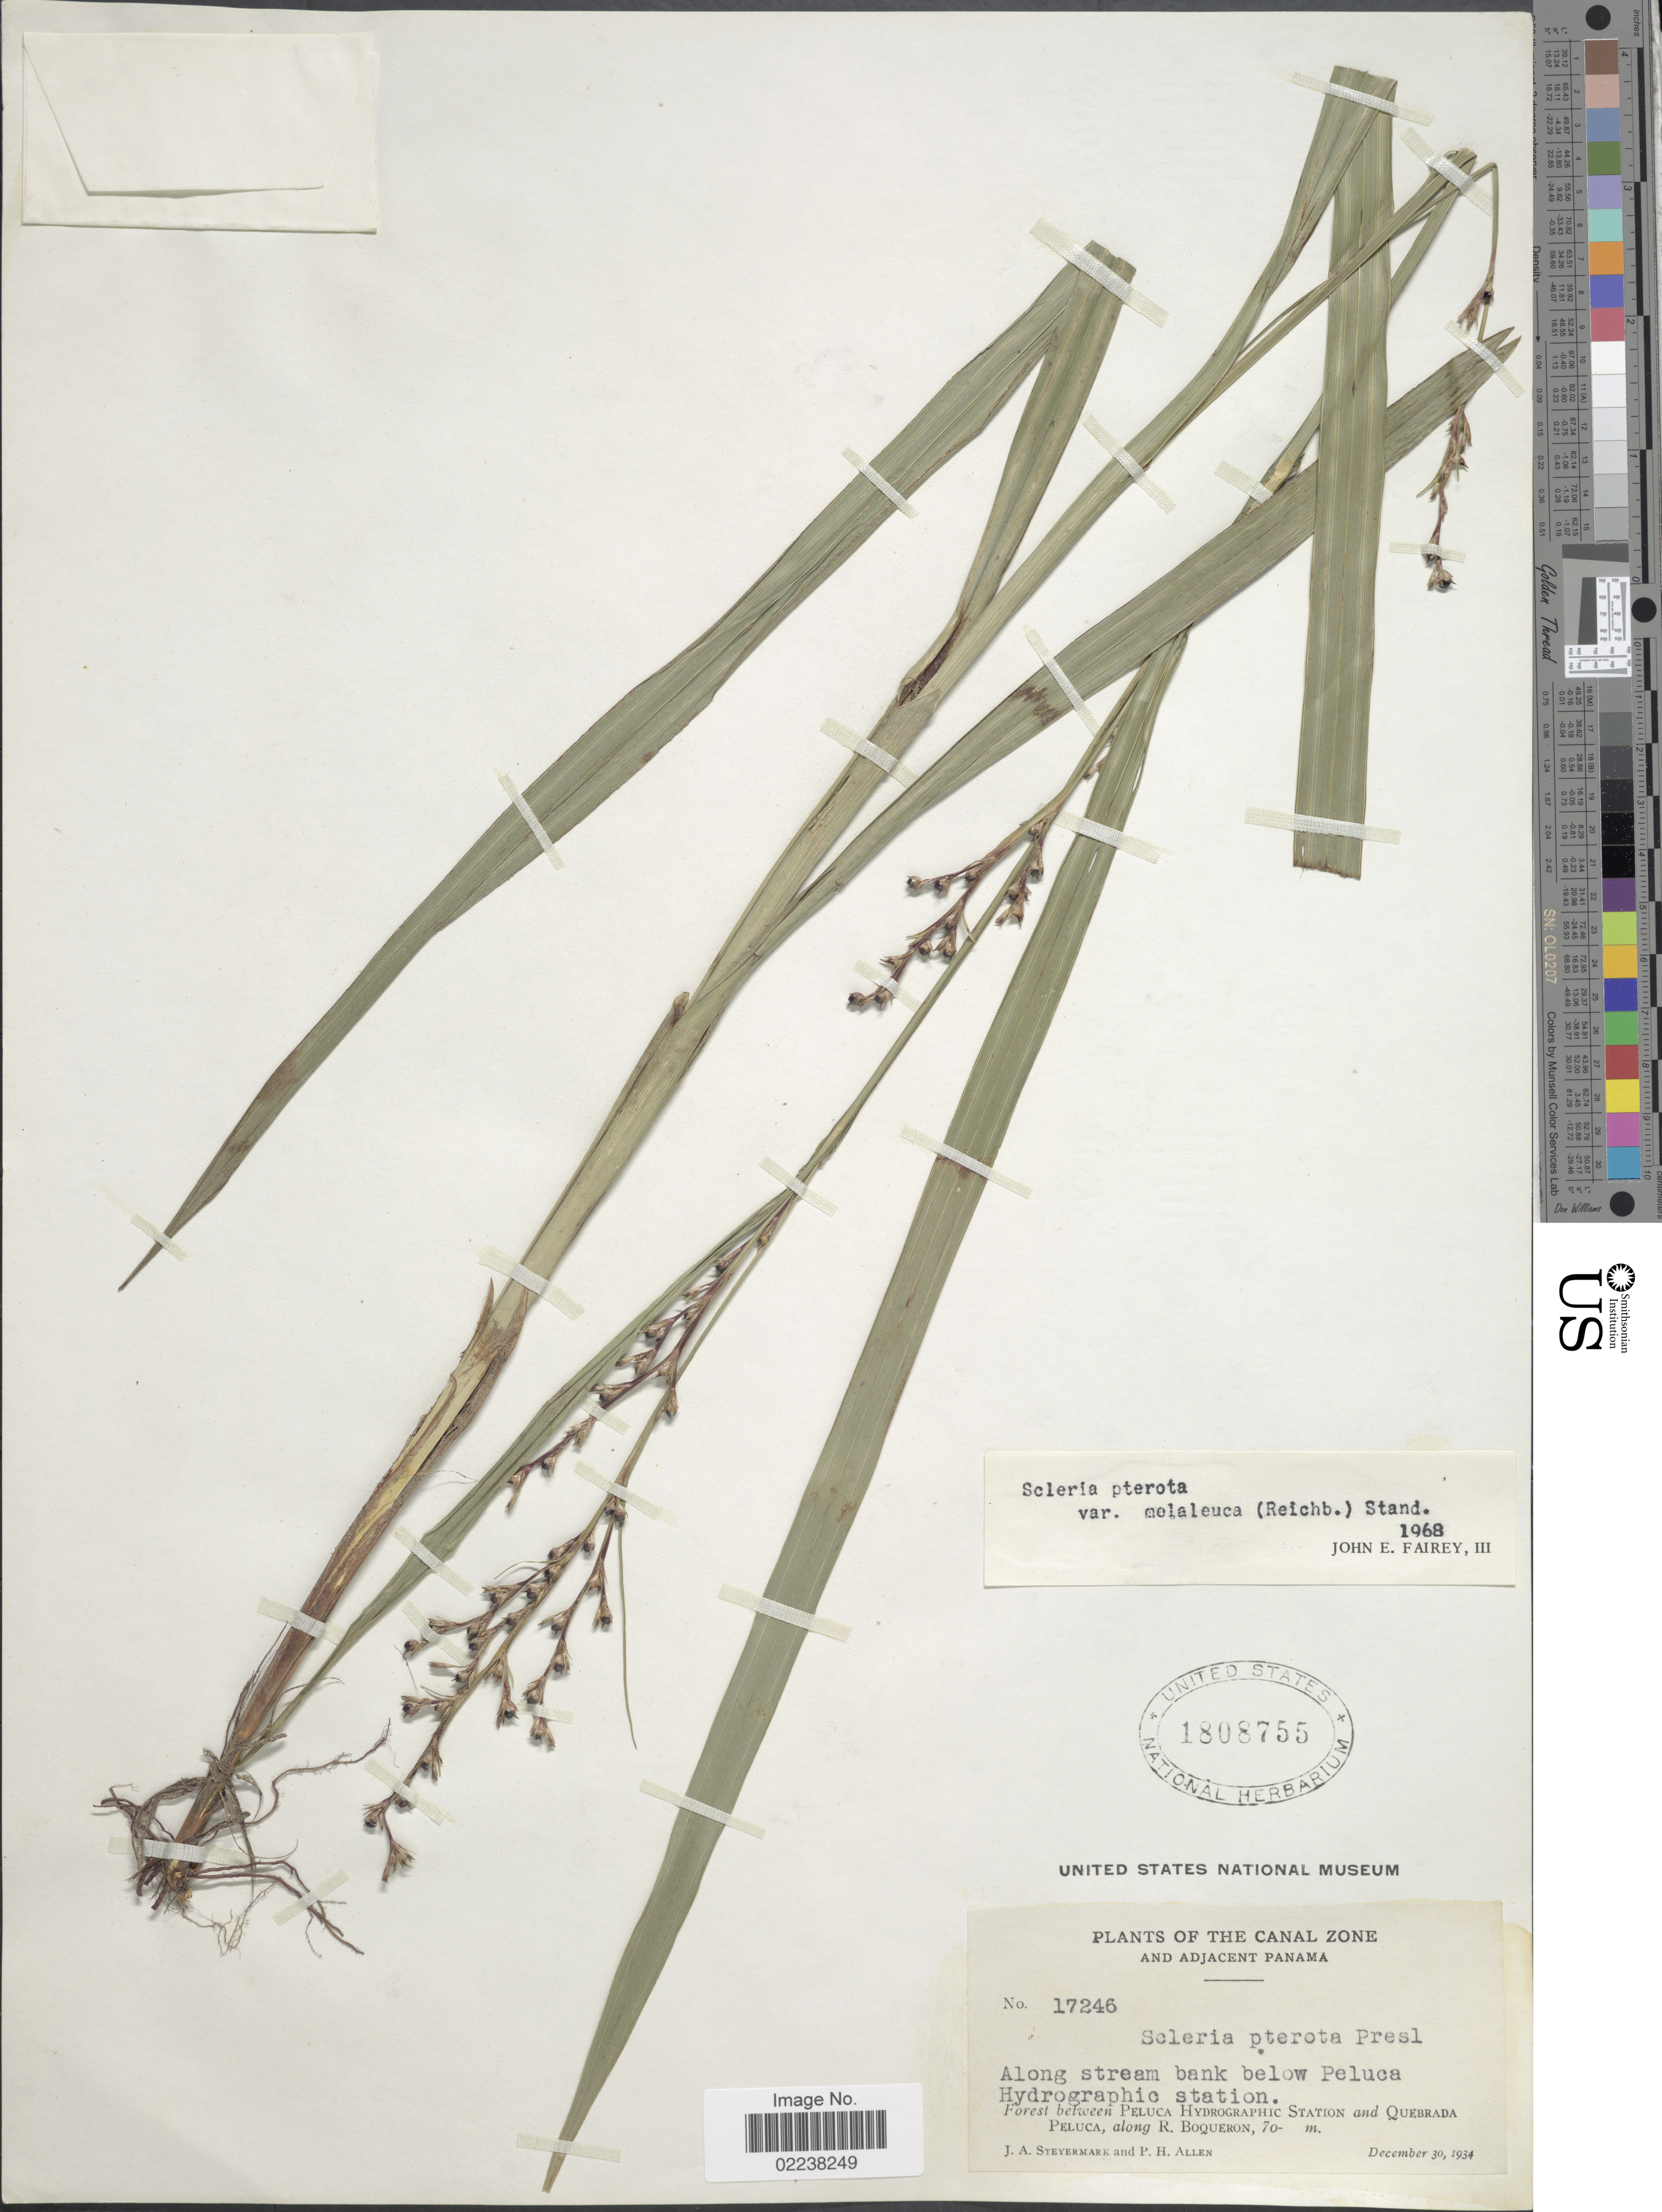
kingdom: Plantae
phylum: Tracheophyta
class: Liliopsida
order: Poales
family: Cyperaceae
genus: Scleria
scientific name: Scleria gaertneri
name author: Raddi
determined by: Strong, Mark T., (BOT), Smithsonian Institution - National Museum of Natural History (UNITED STATES)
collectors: J. Steyermark & P. H. Allen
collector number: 17246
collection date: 1934-12-30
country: Panama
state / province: Colón / Panamá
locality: The Canal Zone and adjacent Panama, Along stream bank below Peluca Hydrographic Station, Forest between Peluca Hydrographic Station and Quebrada Peluca, along R. Boqueron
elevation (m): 70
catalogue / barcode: US 1808755